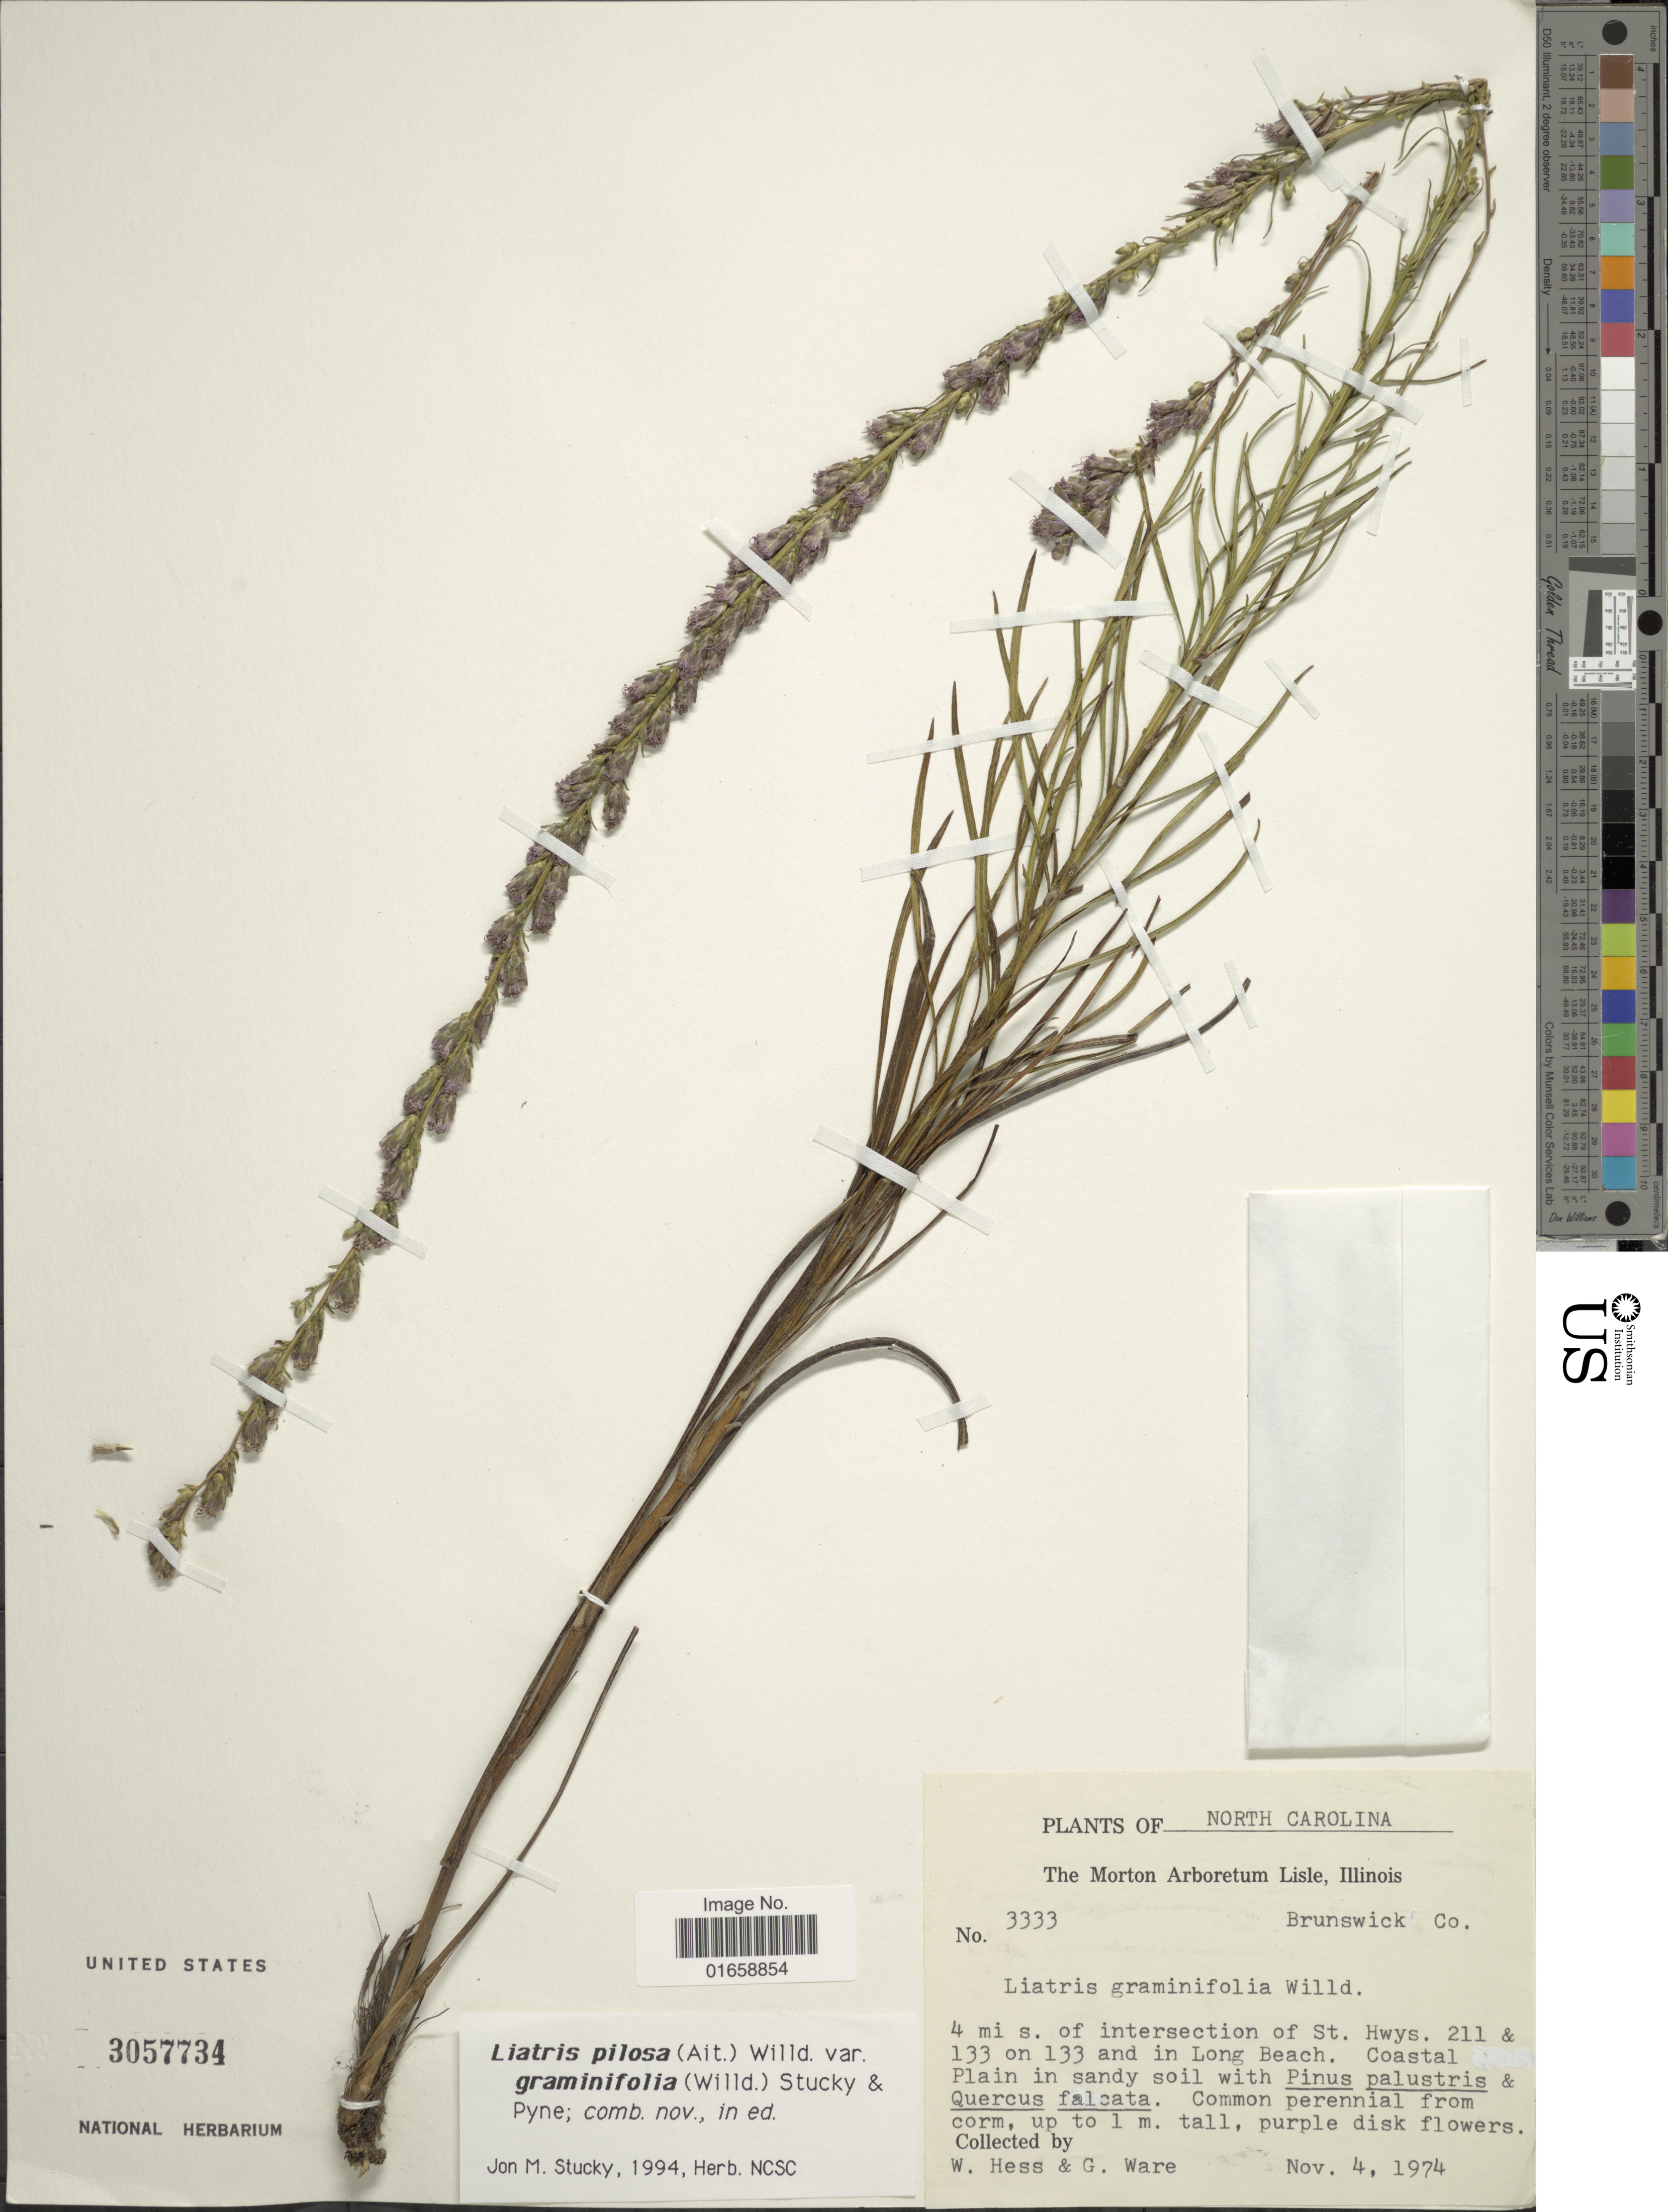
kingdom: Plantae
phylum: Tracheophyta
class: Magnoliopsida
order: Asterales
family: Asteraceae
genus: Liatris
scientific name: Liatris pilosa var. graminifolia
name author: Willd.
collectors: W. Hess & G. Ware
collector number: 3333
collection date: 1974-11-04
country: United States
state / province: North Carolina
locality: Brunswick Co., 4 mi s. of intersection of St. Hwys. 211 & 133 on 133 and in long beach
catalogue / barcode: US 3057734